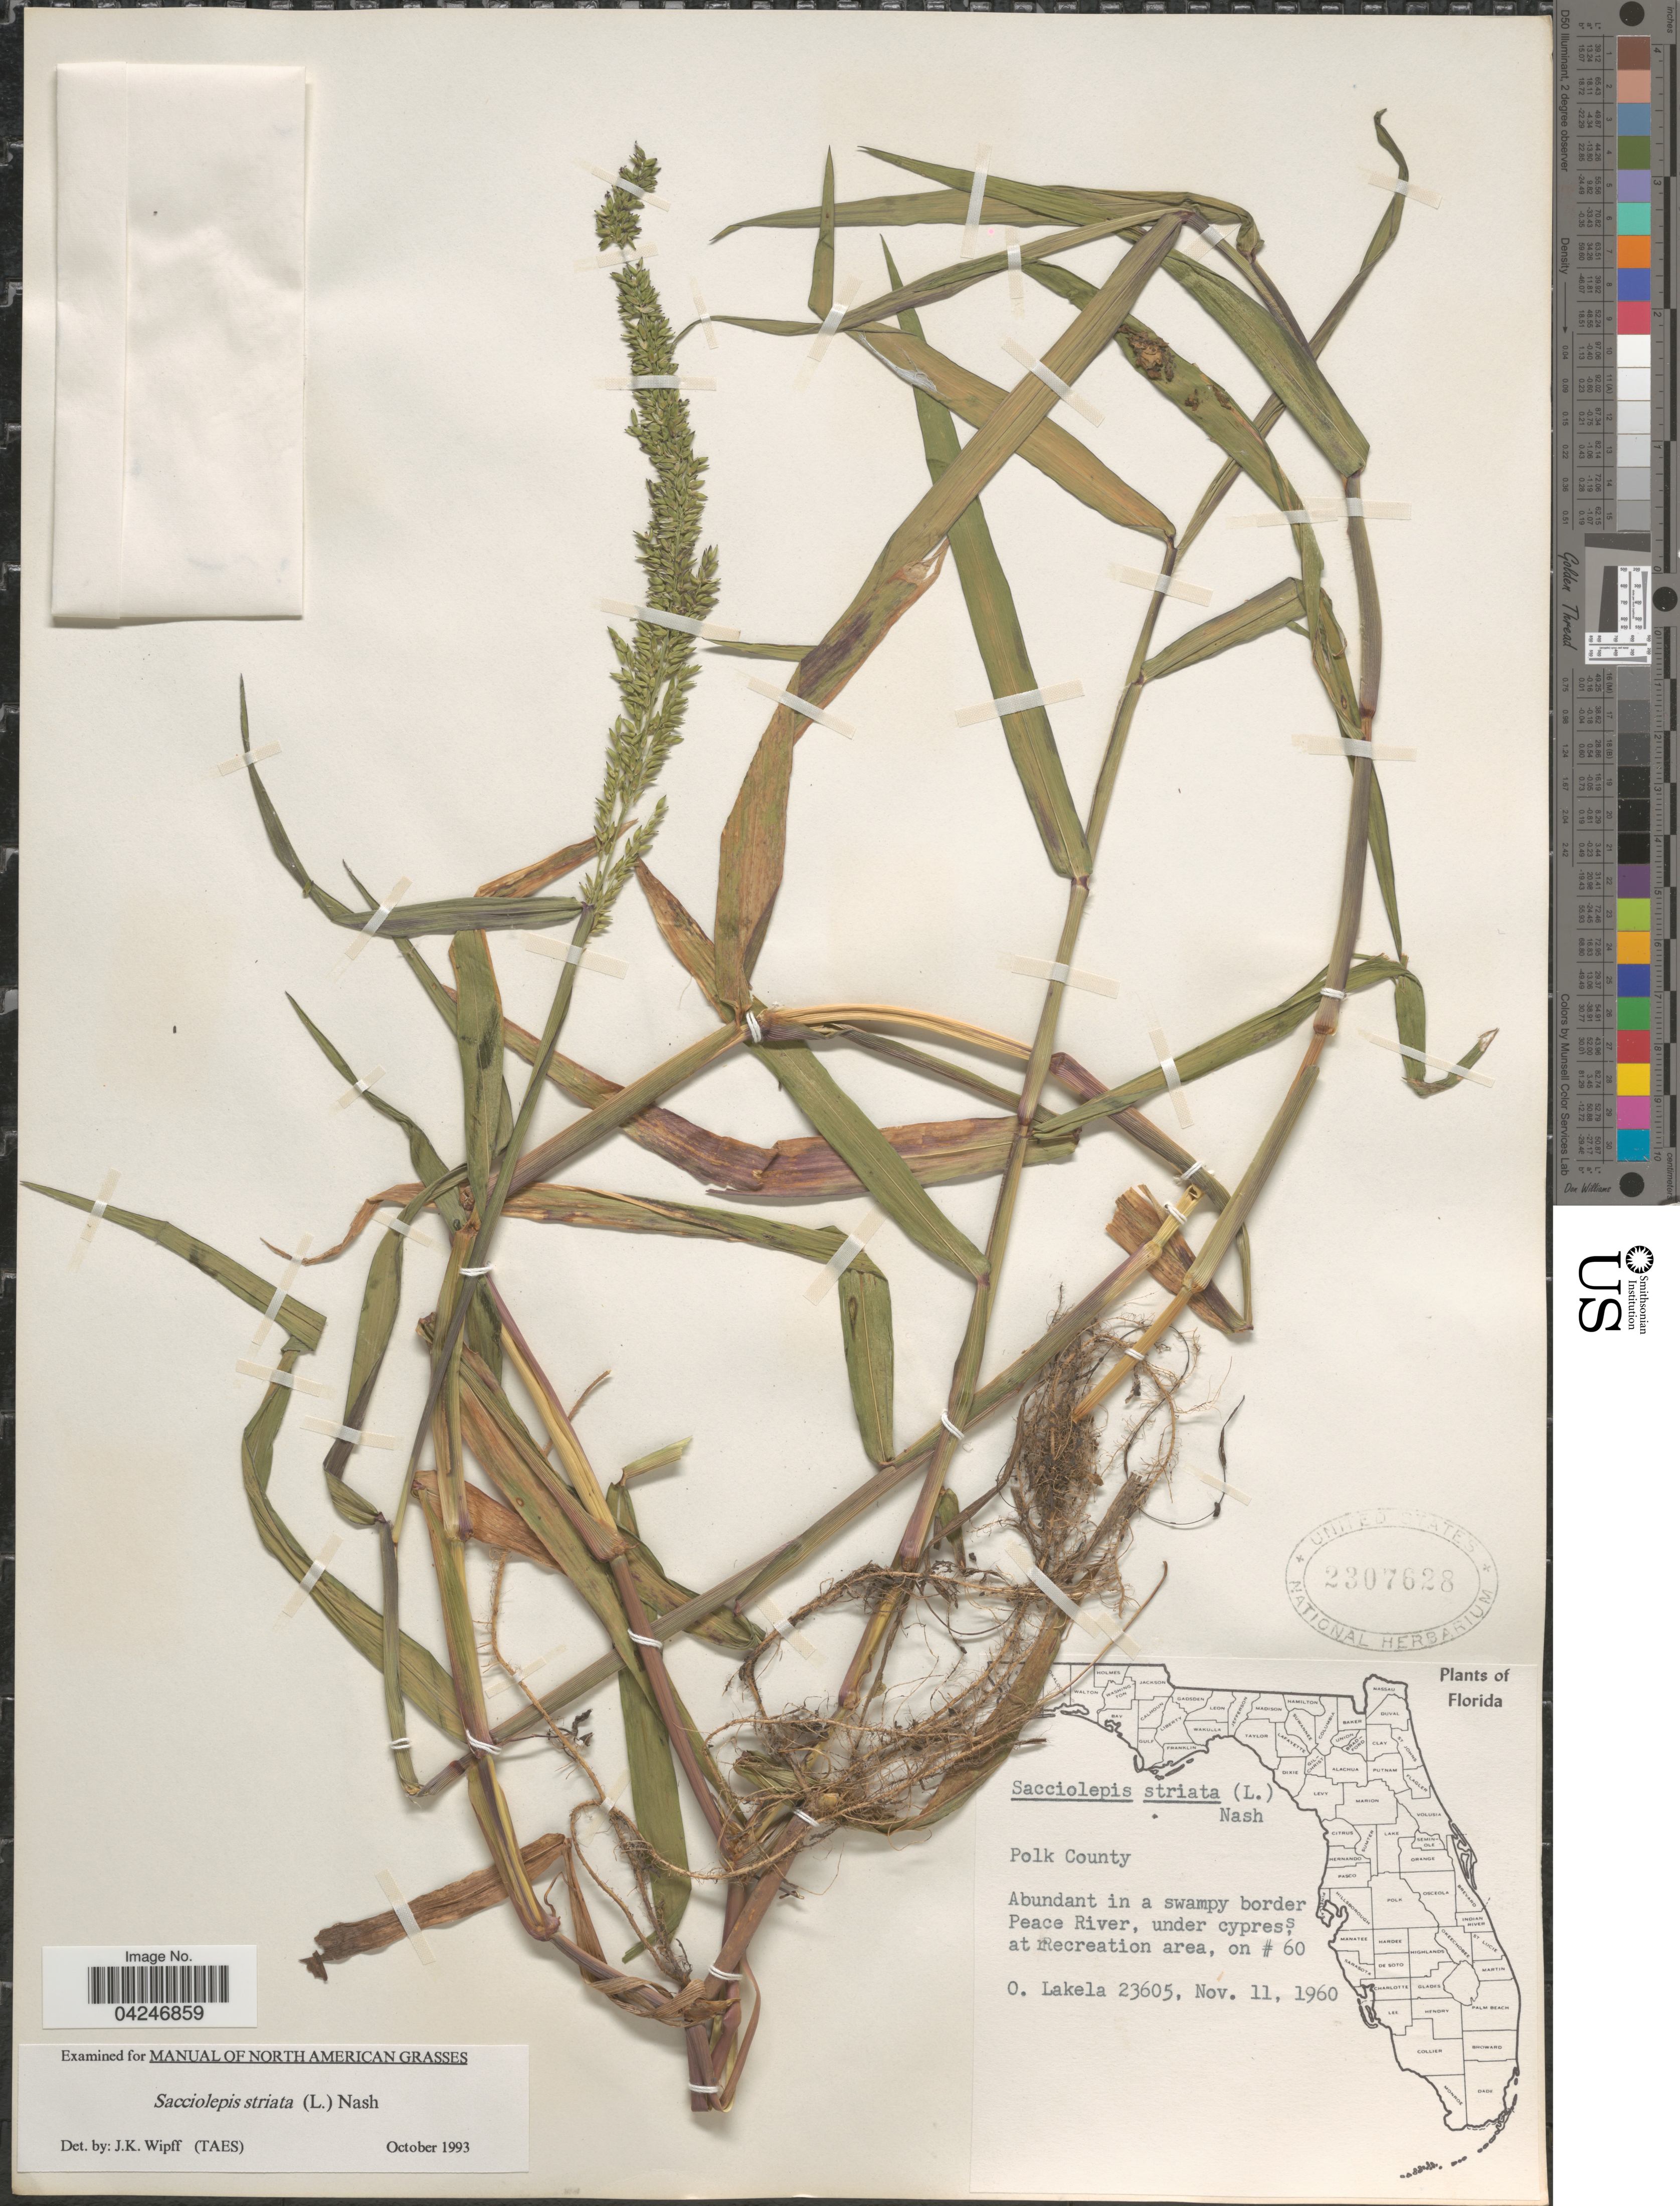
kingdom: Plantae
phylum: Tracheophyta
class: Liliopsida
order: Poales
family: Poaceae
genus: Sacciolepis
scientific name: Sacciolepis striata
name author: (L.) Nash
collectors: O. Lakela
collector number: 23605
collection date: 1960-11-11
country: United States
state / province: Florida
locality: Polk County. Abundant in a swampy border Peace River, under cypress, at recreation area, on #60.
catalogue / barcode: US 2307628